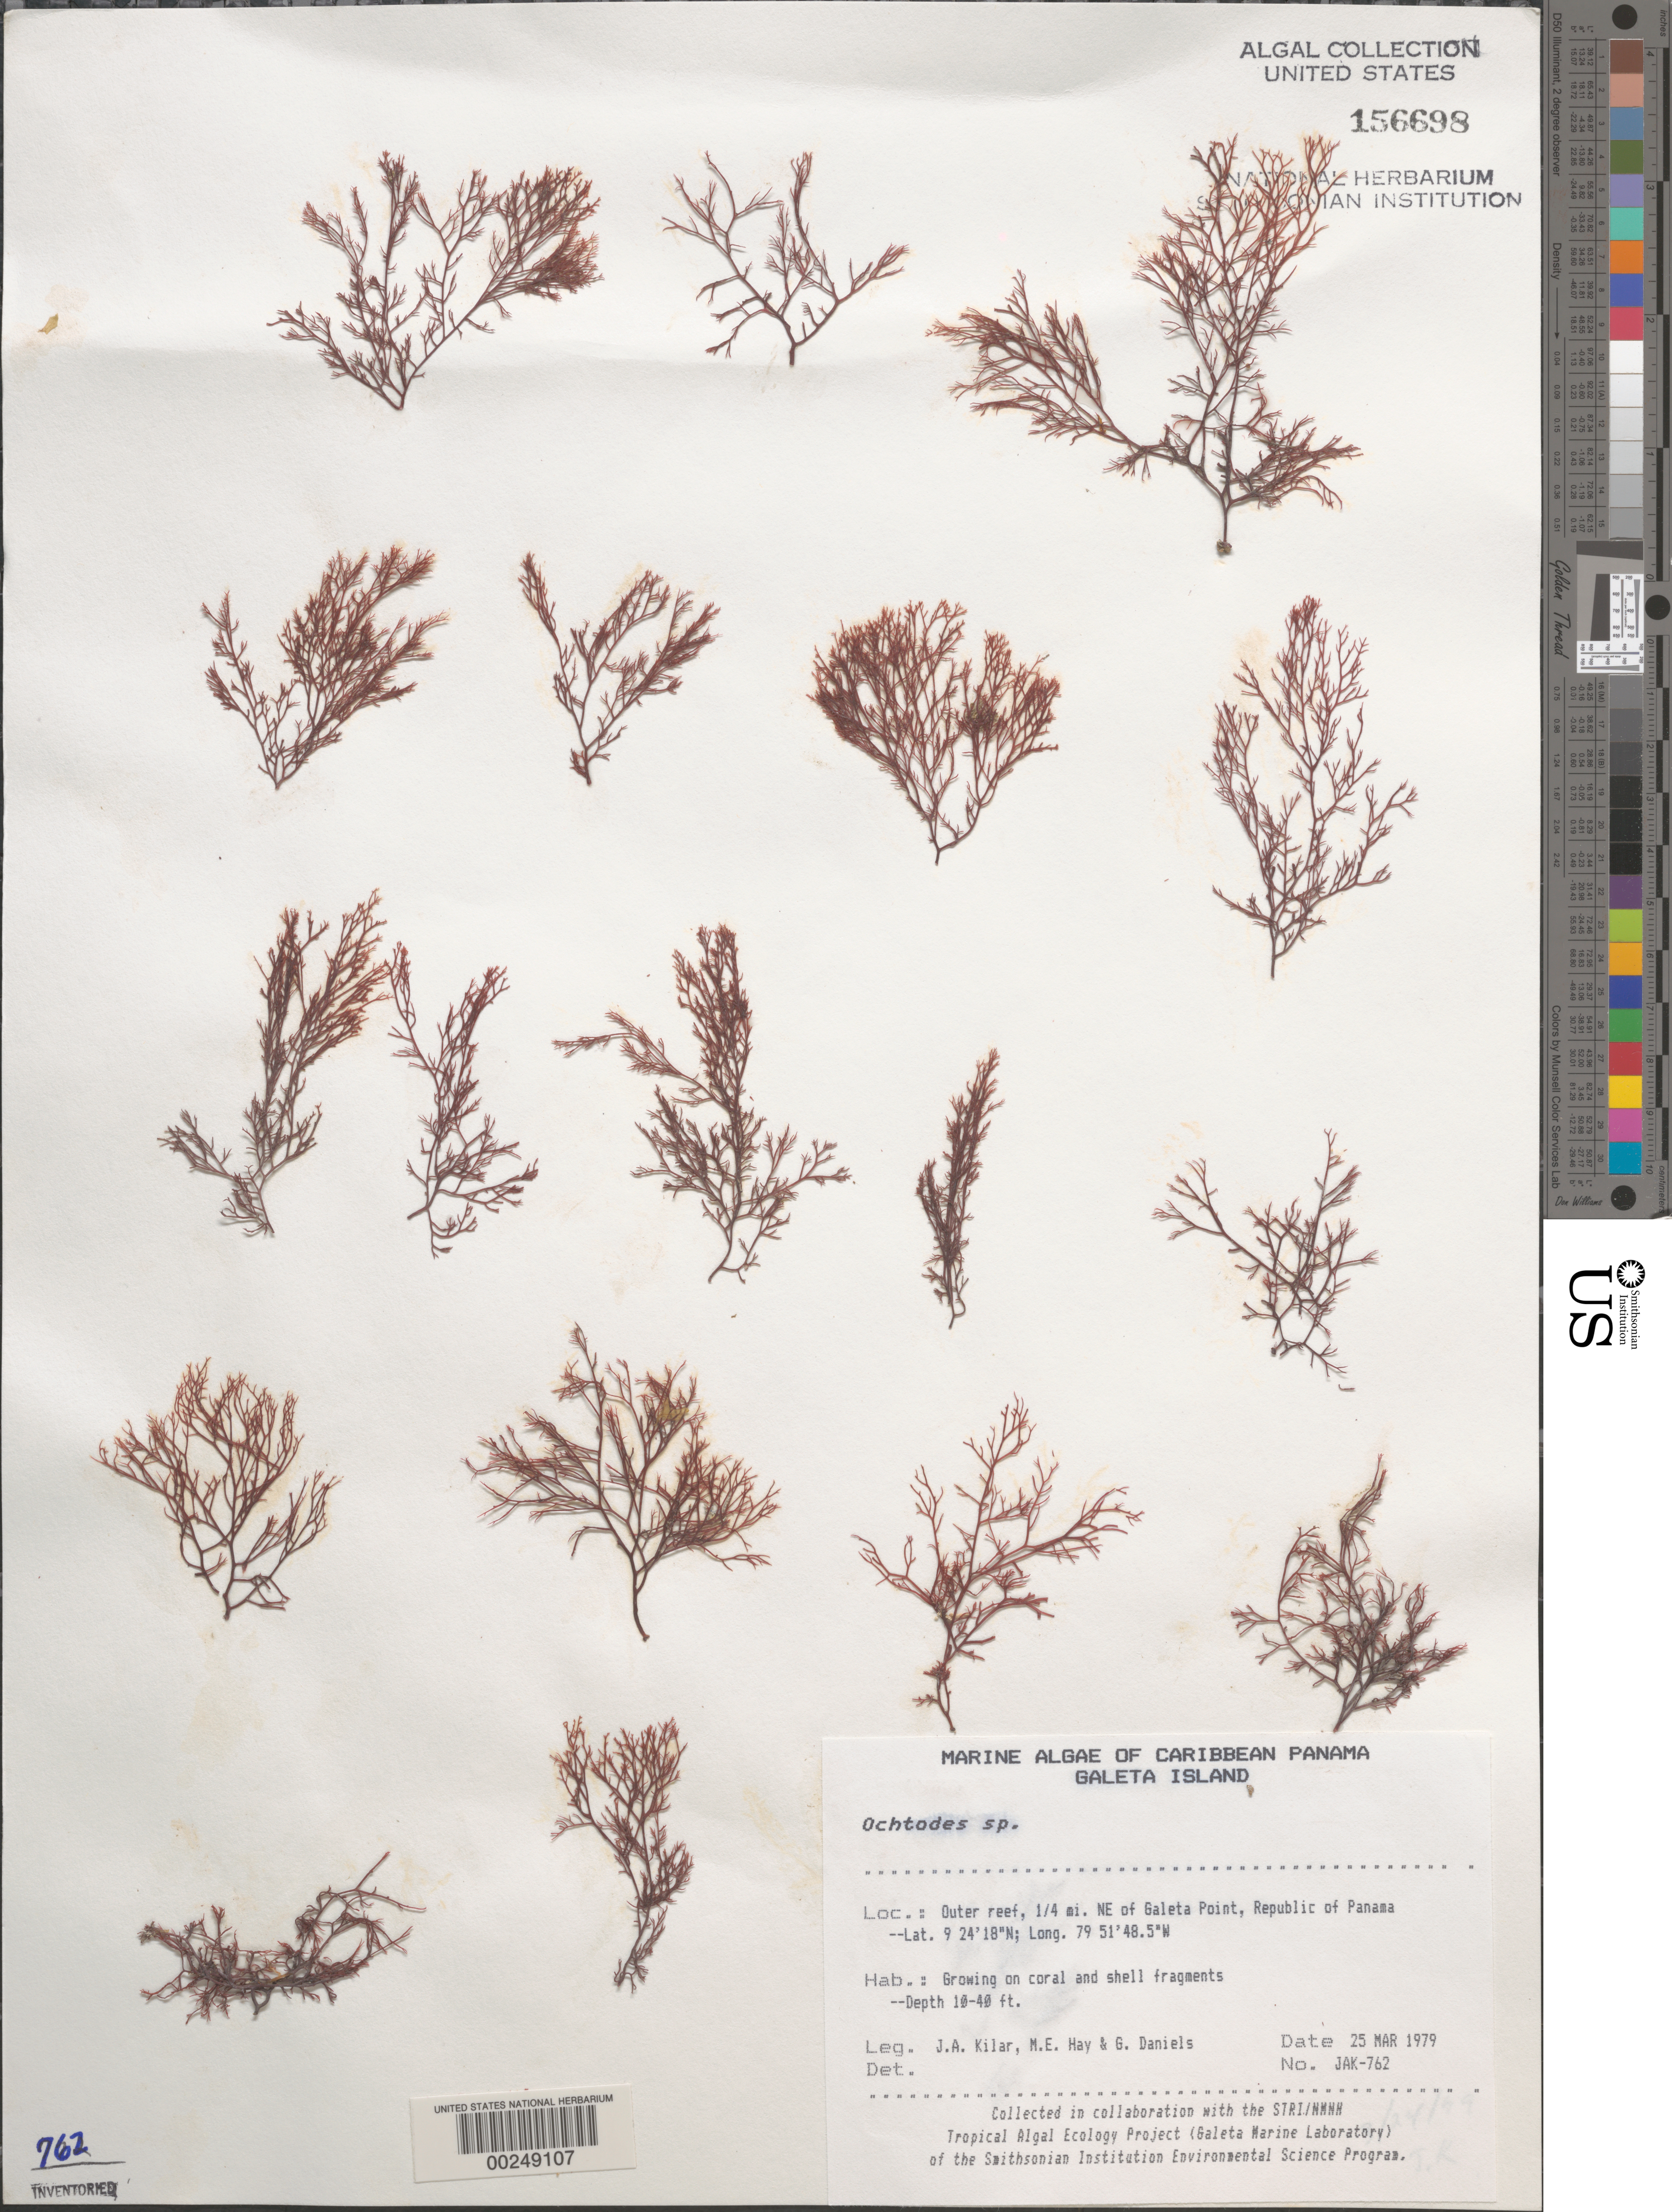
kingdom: Plantae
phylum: Rhodophyta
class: Florideophyceae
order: Gigartinales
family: Rhizophyllidaceae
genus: Ochtodes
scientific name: Ochtodes sp.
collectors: J. A. Kilar, M. E. Hay & G. S. Daniels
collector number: JAK-762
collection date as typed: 25 Mar 1979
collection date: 1979-03-25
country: Panama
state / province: Colón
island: Galeta Island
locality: Reef 1/4th mile northeast of Galeta Point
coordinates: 9 24'18"N, 79 51'48.5"W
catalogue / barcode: US 156698